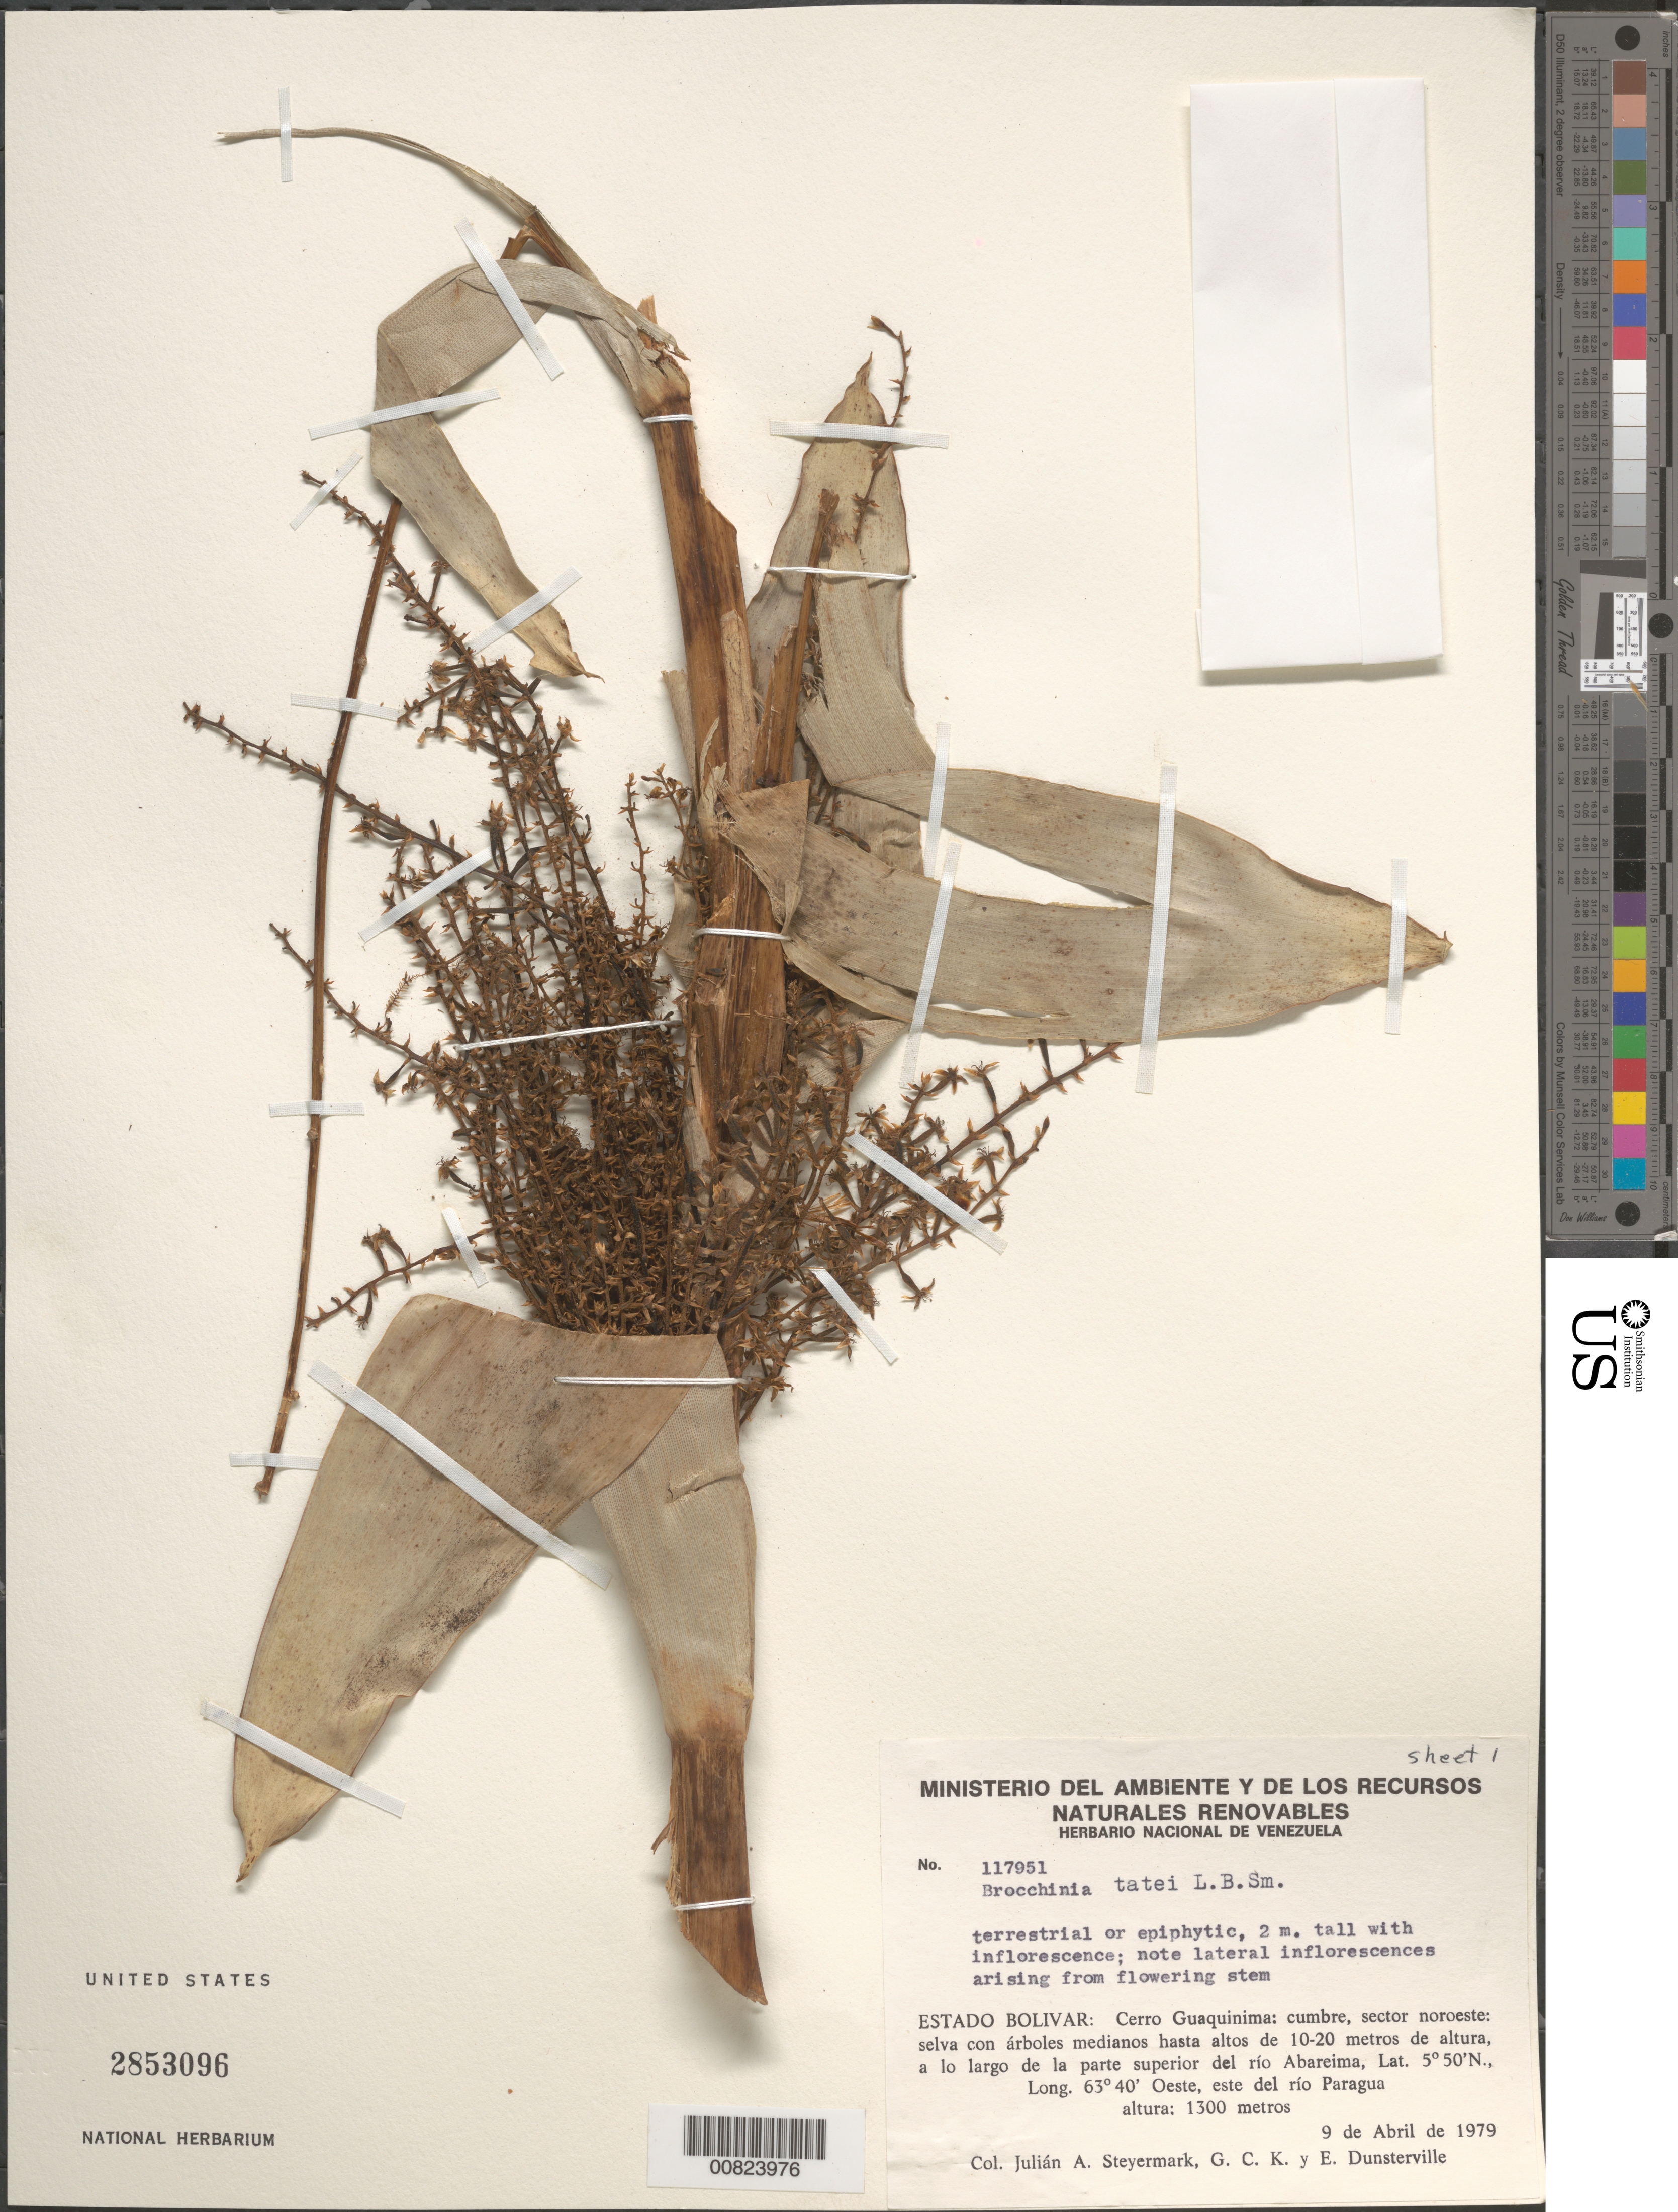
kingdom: Plantae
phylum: Tracheophyta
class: Liliopsida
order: Poales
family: Bromeliaceae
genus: Brocchinia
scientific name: Brocchinia tatei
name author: L.B. Sm.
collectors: J. Steyermark, G. C. K. Dunsterville & E. Dunsterville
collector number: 117951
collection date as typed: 9-Apr-79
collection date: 1979-04-09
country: Venezuela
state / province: Bolívar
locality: Cerro Guaiquinima, cumbre, sector noroeste, Río Abareima, oeste-este del Río Paragua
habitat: Selva con árboles medianos hasta altos de 10-20 metros de altura, a lo largo de la parte superior del río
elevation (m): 1300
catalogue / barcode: US 2853096